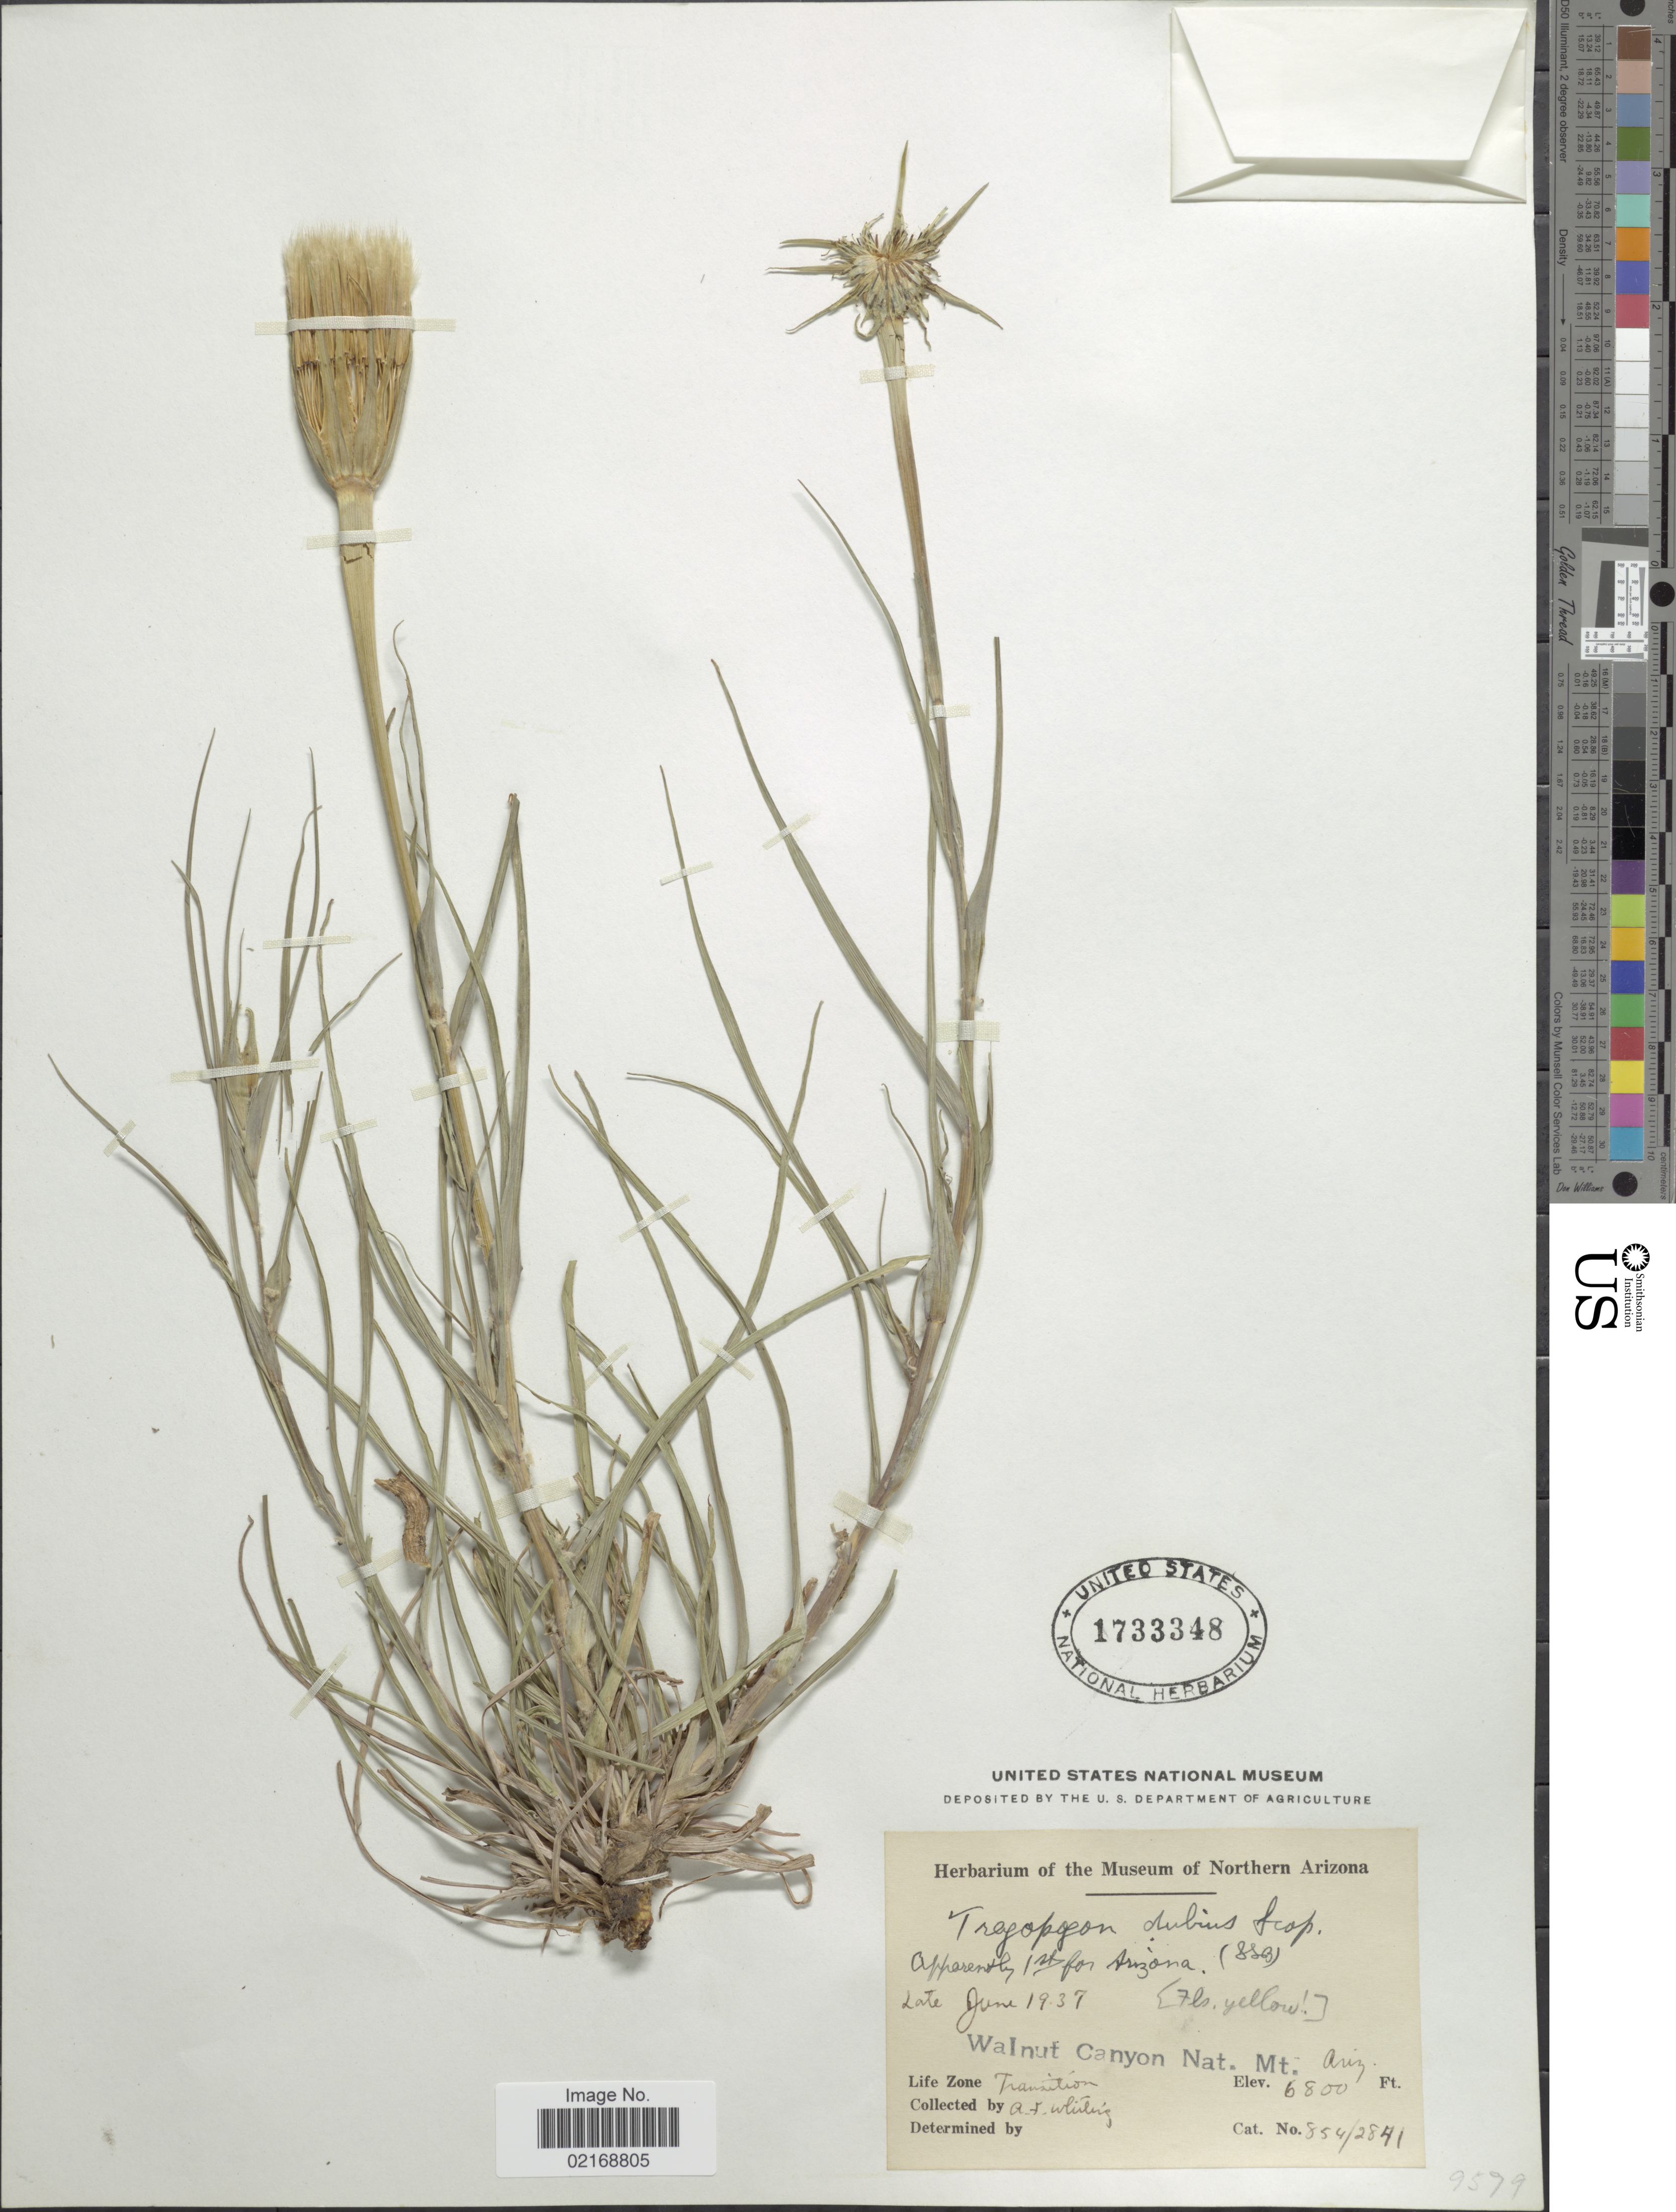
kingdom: Plantae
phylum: Tracheophyta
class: Magnoliopsida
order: Asterales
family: Asteraceae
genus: Tragopogon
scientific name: Tragopogon dubius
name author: Scop.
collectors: A. F. Whiting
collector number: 854/2841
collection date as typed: Late June 1937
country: United States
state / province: Arizona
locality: Walnut Canyon Nat. Mt. Life Zone Transition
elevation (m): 2073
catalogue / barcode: US 1733348